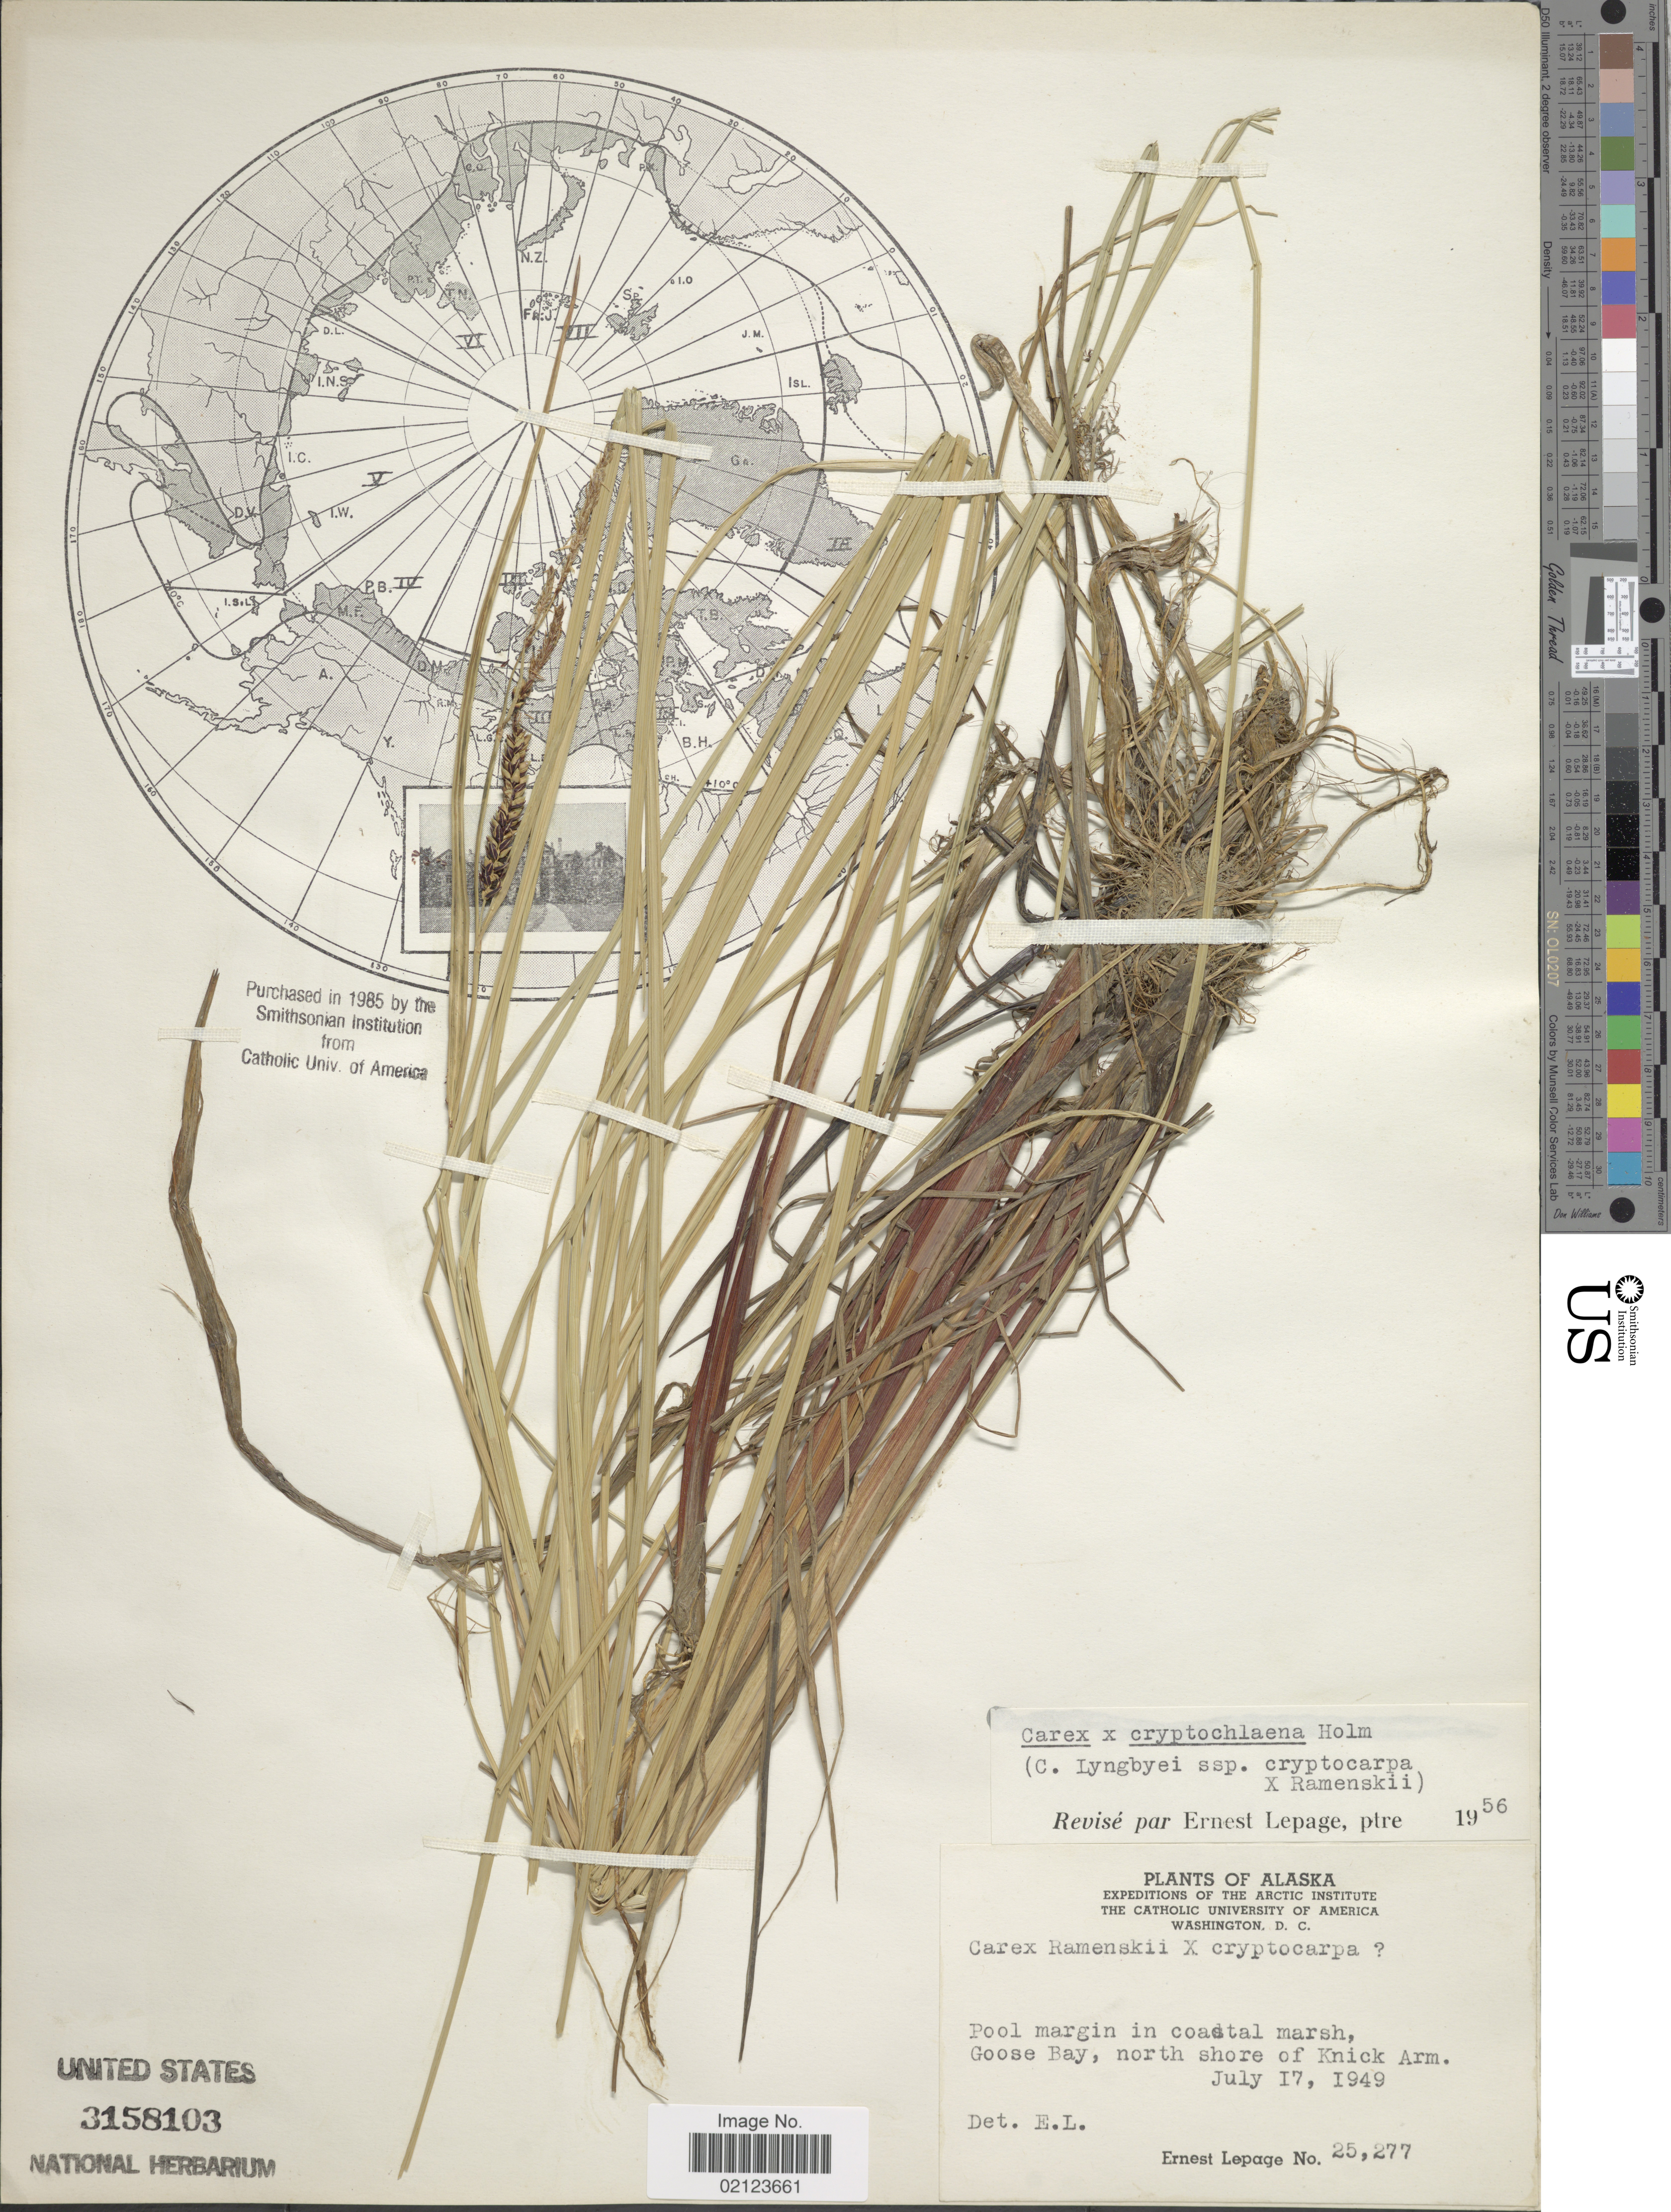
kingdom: Plantae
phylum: Tracheophyta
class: Liliopsida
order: Poales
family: Cyperaceae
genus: Carex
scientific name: Carex lyngbyei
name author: Hornem.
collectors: E. Lepage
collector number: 25277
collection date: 1949-07-17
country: United States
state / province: Alaska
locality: Pool margin in coastal marsh, Goose Bay, north shore of Knick Arm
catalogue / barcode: US 3158103